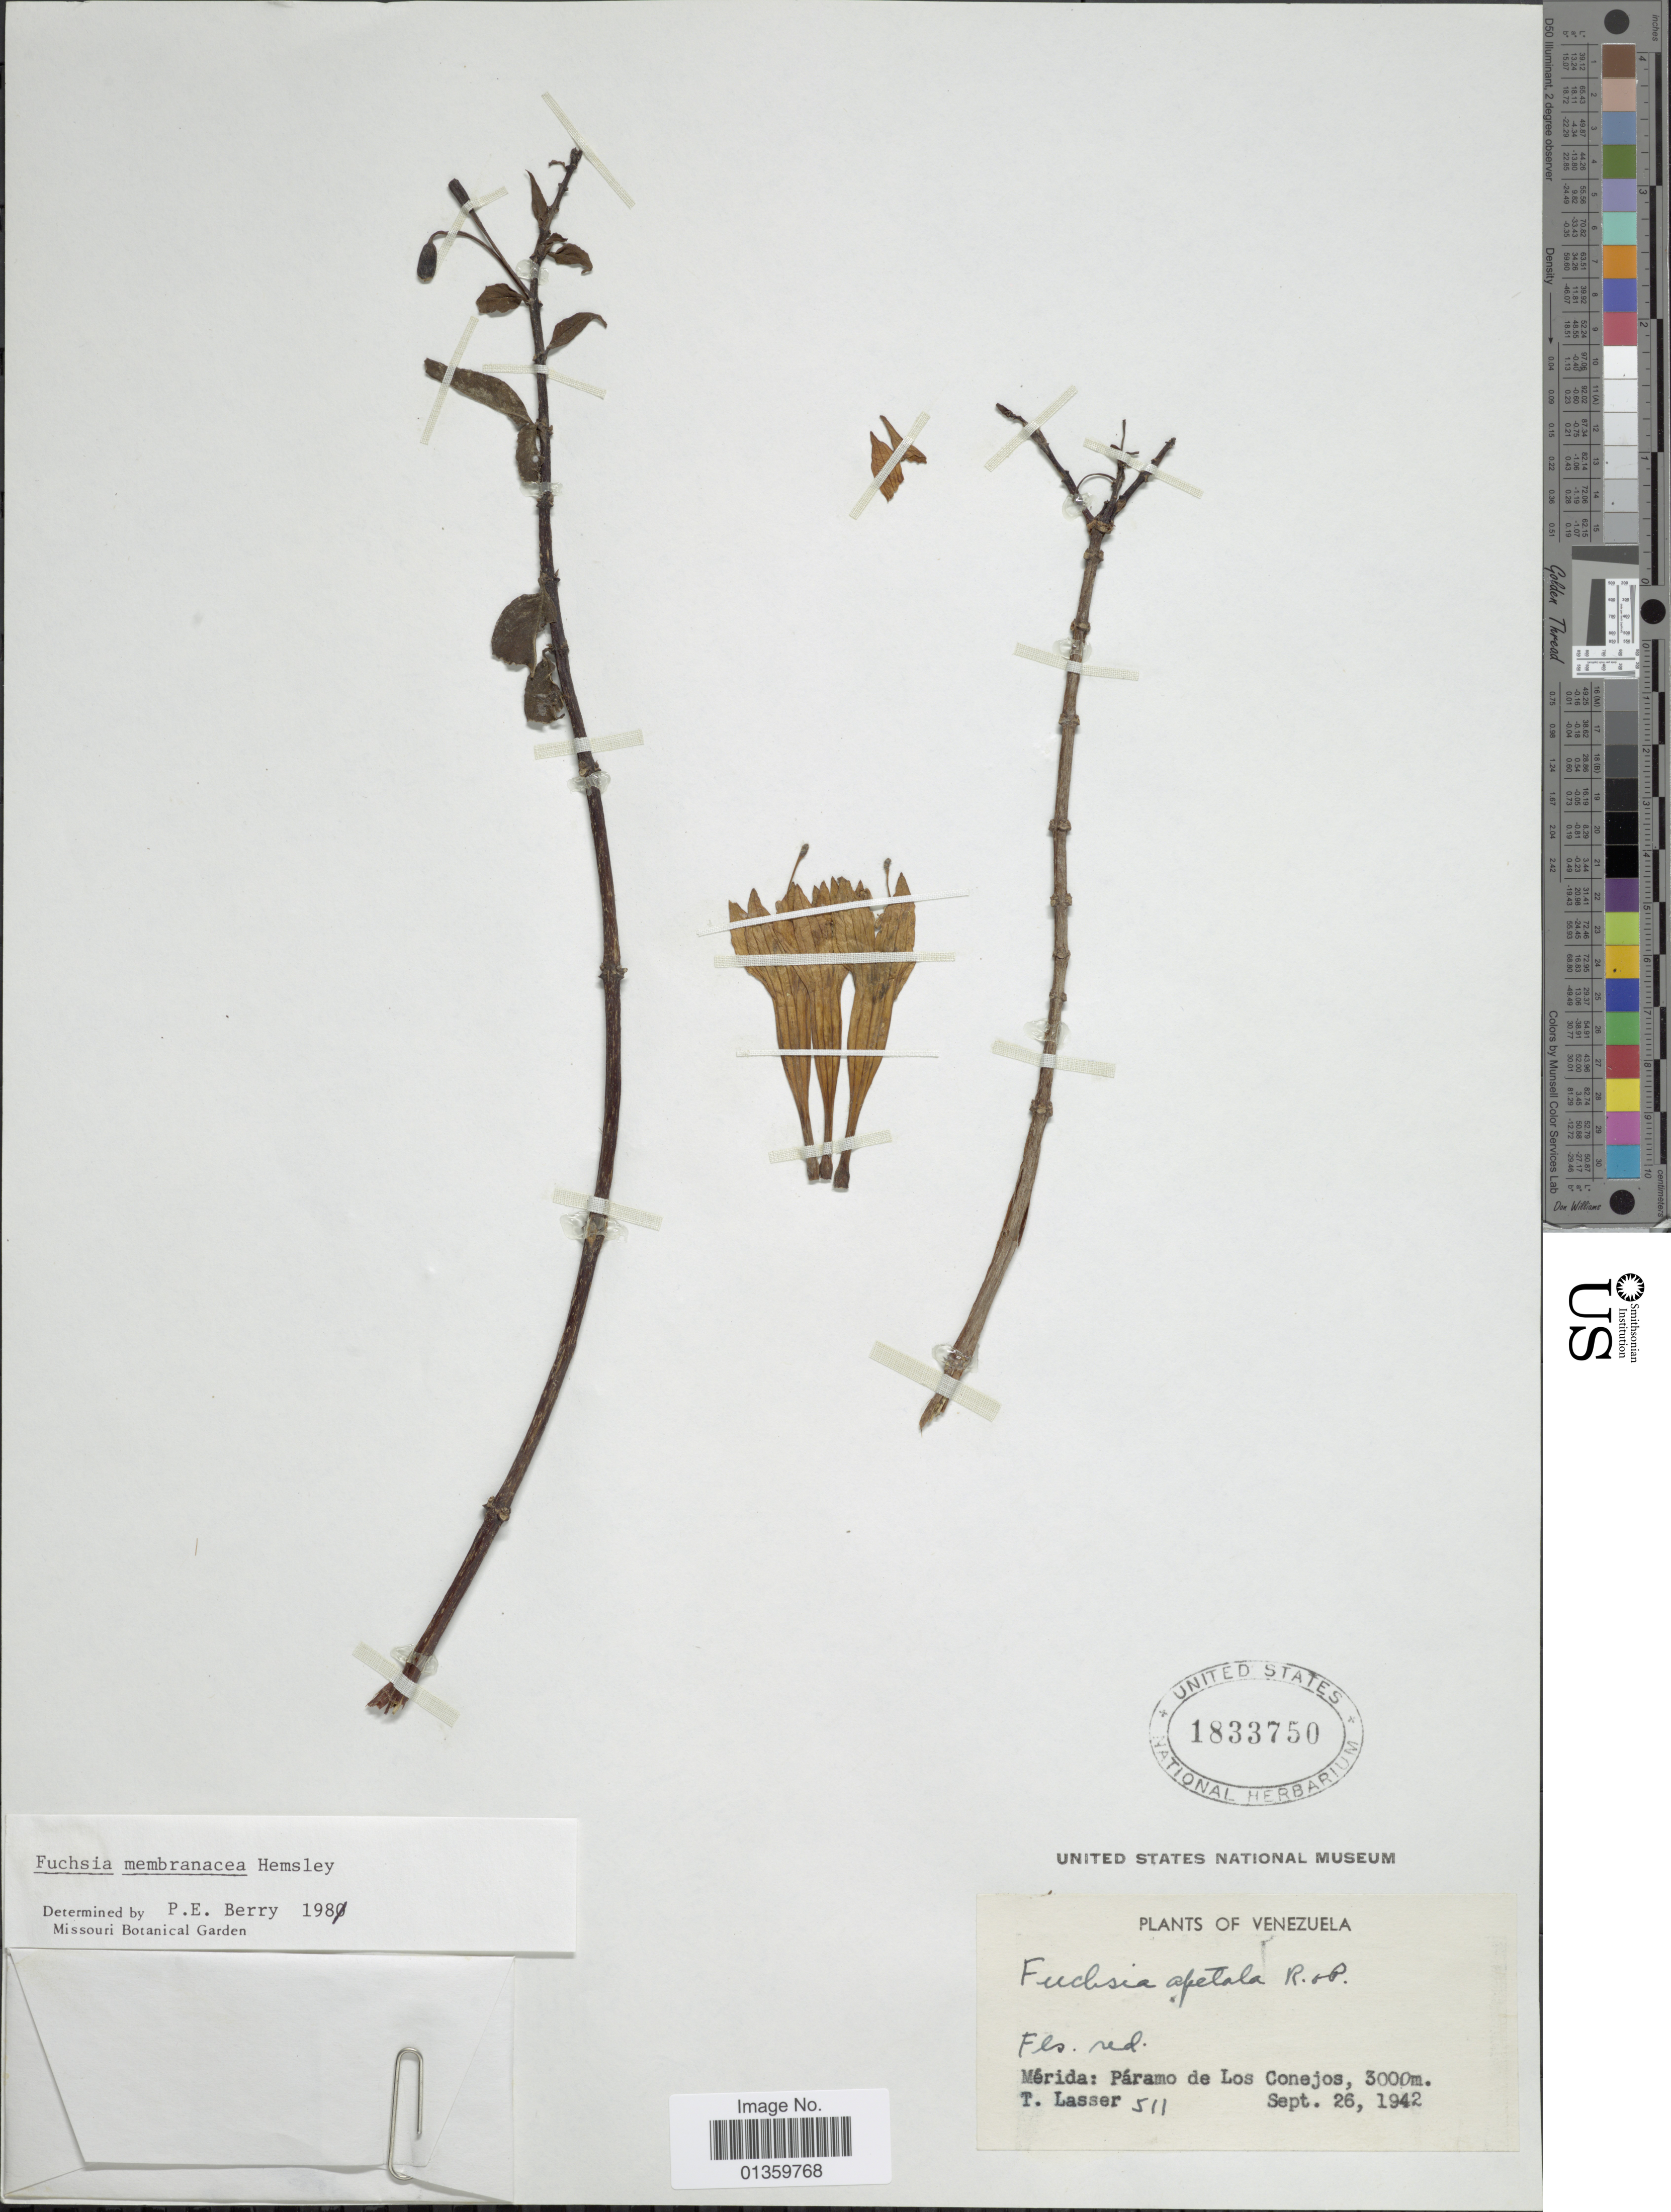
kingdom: Plantae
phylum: Tracheophyta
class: Magnoliopsida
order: Myrtales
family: Onagraceae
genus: Fuchsia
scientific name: Fuchsia membranacea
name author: Hemsl.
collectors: T. Lasser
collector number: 511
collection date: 1942-09-26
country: Venezuela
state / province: Mérida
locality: Páramo de Los Conejos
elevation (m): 3000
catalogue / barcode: US 1833750